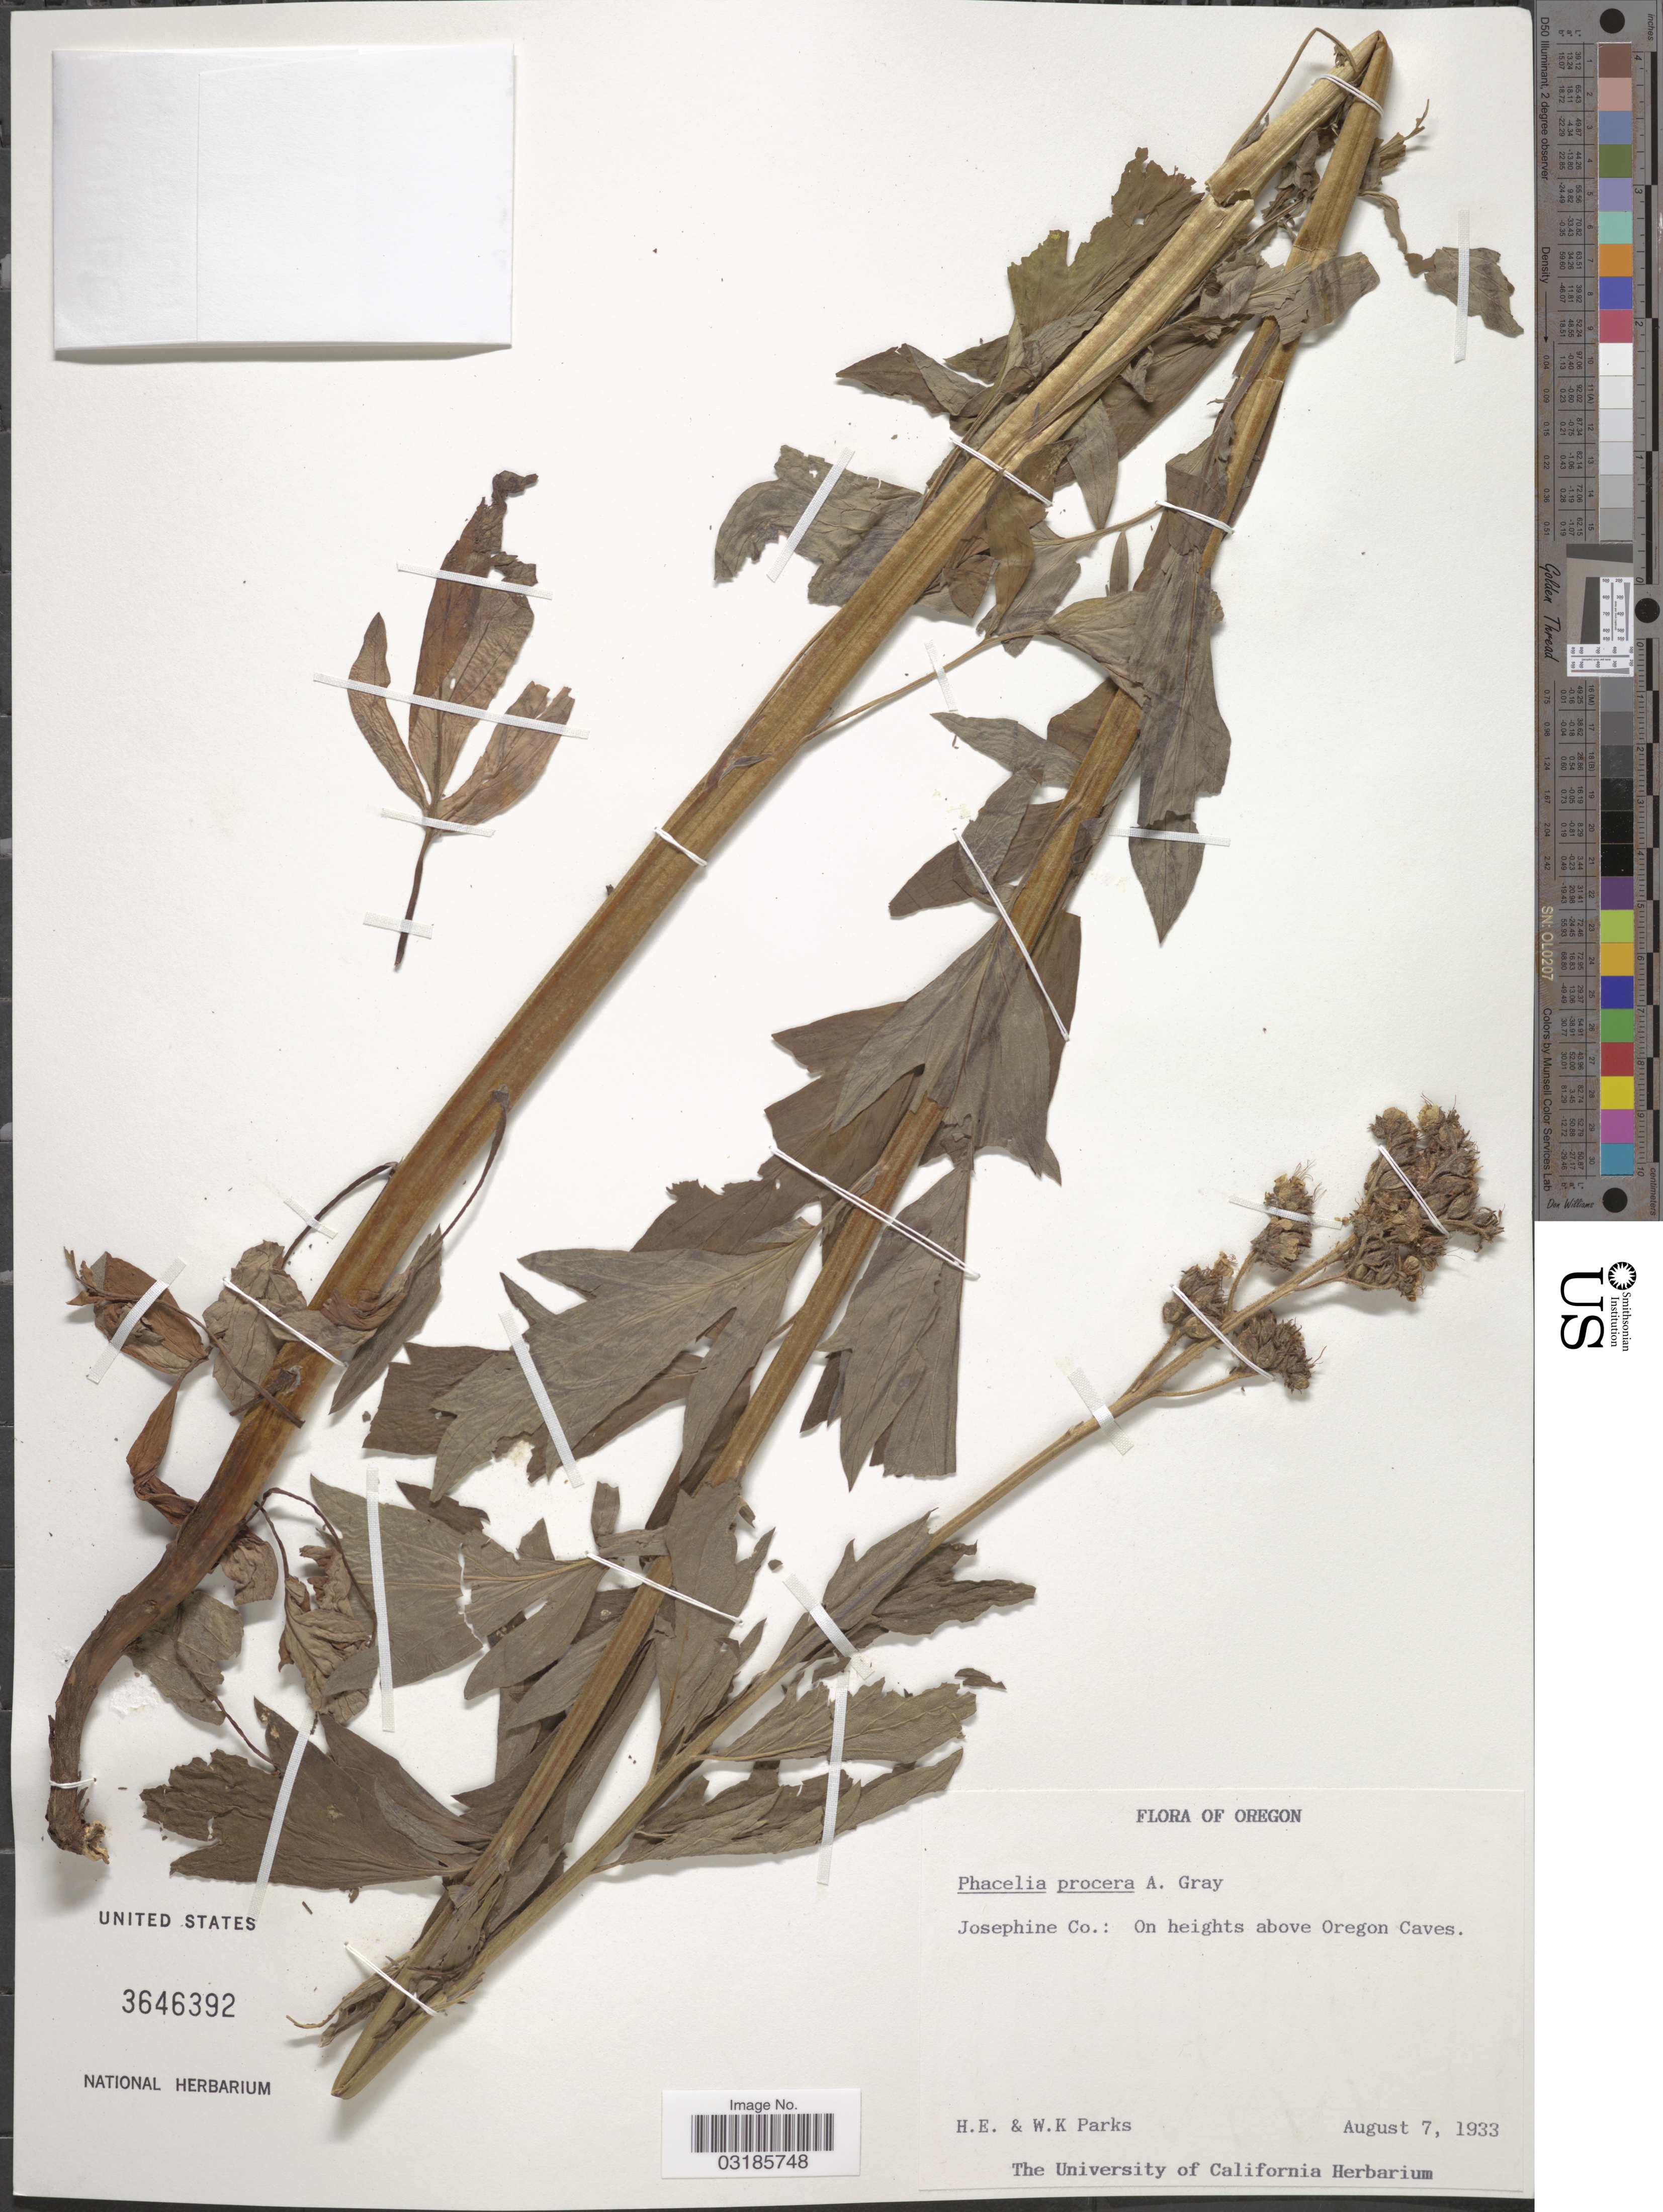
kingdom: Plantae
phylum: Tracheophyta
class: Magnoliopsida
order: Boraginales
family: Hydrophyllaceae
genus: Phacelia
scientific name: Phacelia procera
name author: A. Gray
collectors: H. E. Parks & W. Parks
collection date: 1933-08-07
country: United States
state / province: Oregon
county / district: Josephine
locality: Josephine Co.: On heights above Oregon Caves.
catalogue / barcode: US 3646392